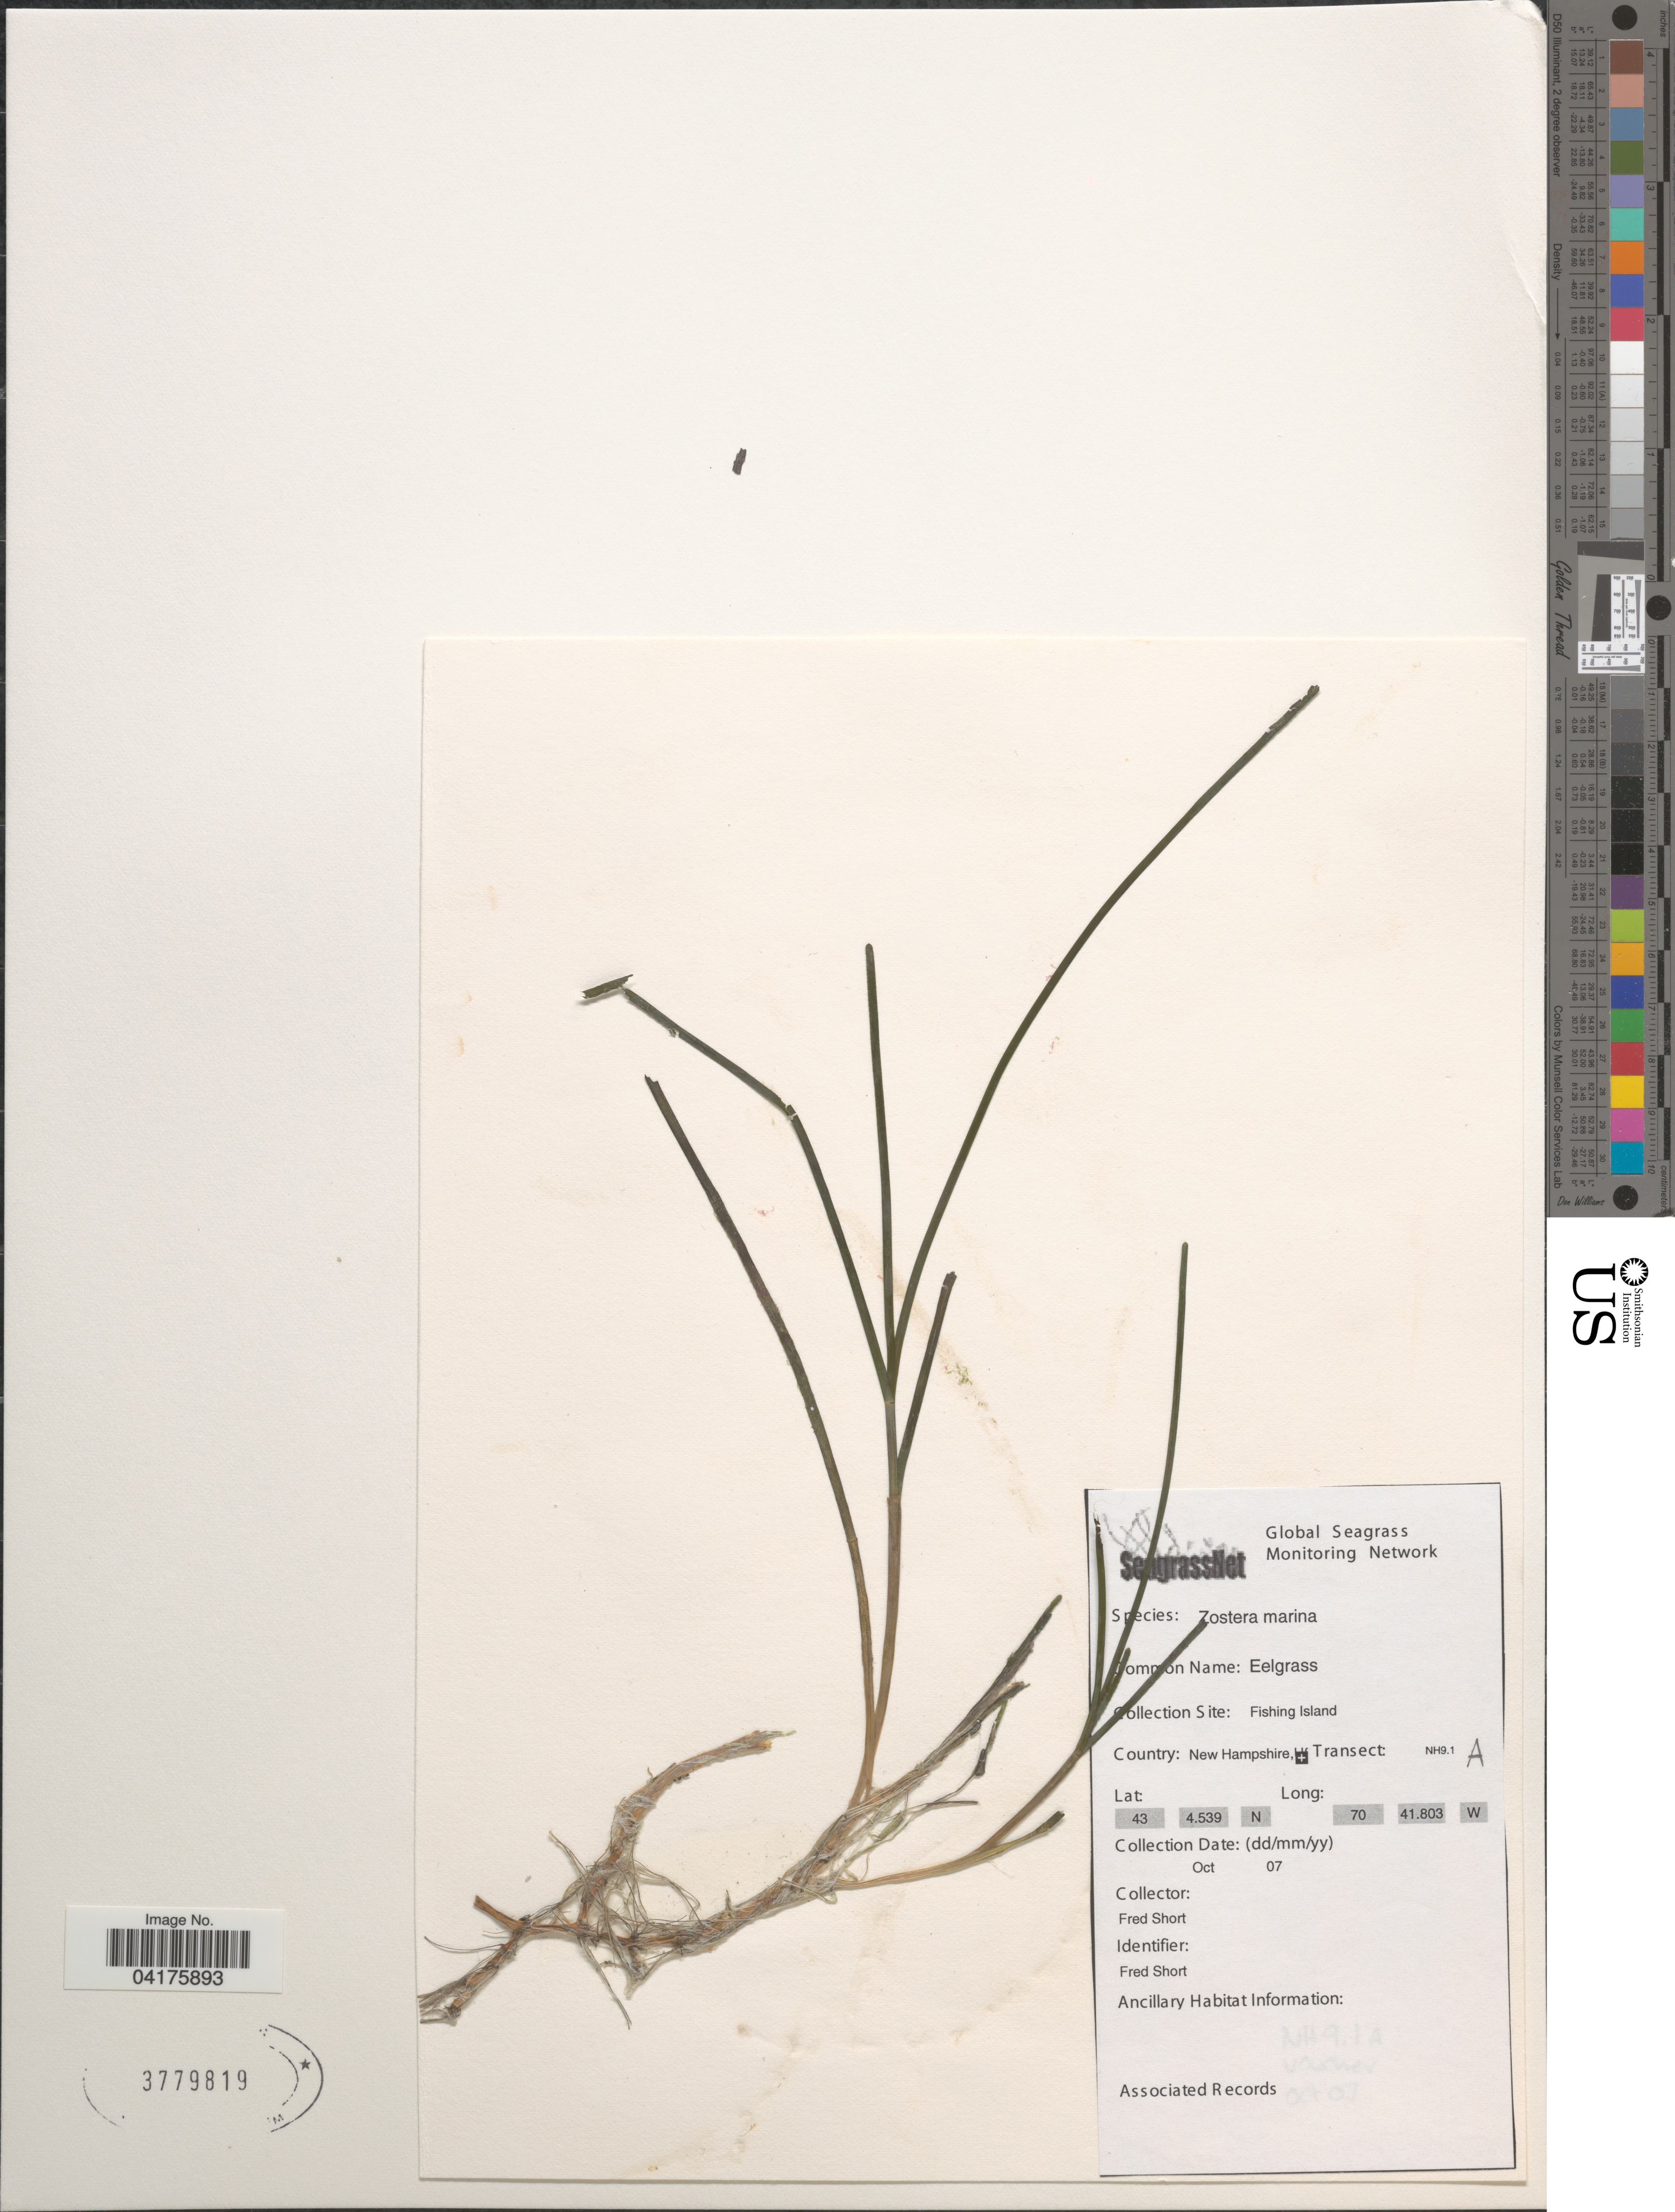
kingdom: Plantae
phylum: Tracheophyta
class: Liliopsida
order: Alismatales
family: Zosteraceae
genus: Zostera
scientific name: Zostera marina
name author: L.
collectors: F. Short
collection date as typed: Transcribed d/m/y: /10/7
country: United States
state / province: New Hampshire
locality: Fishing Island.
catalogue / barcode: US 3779819